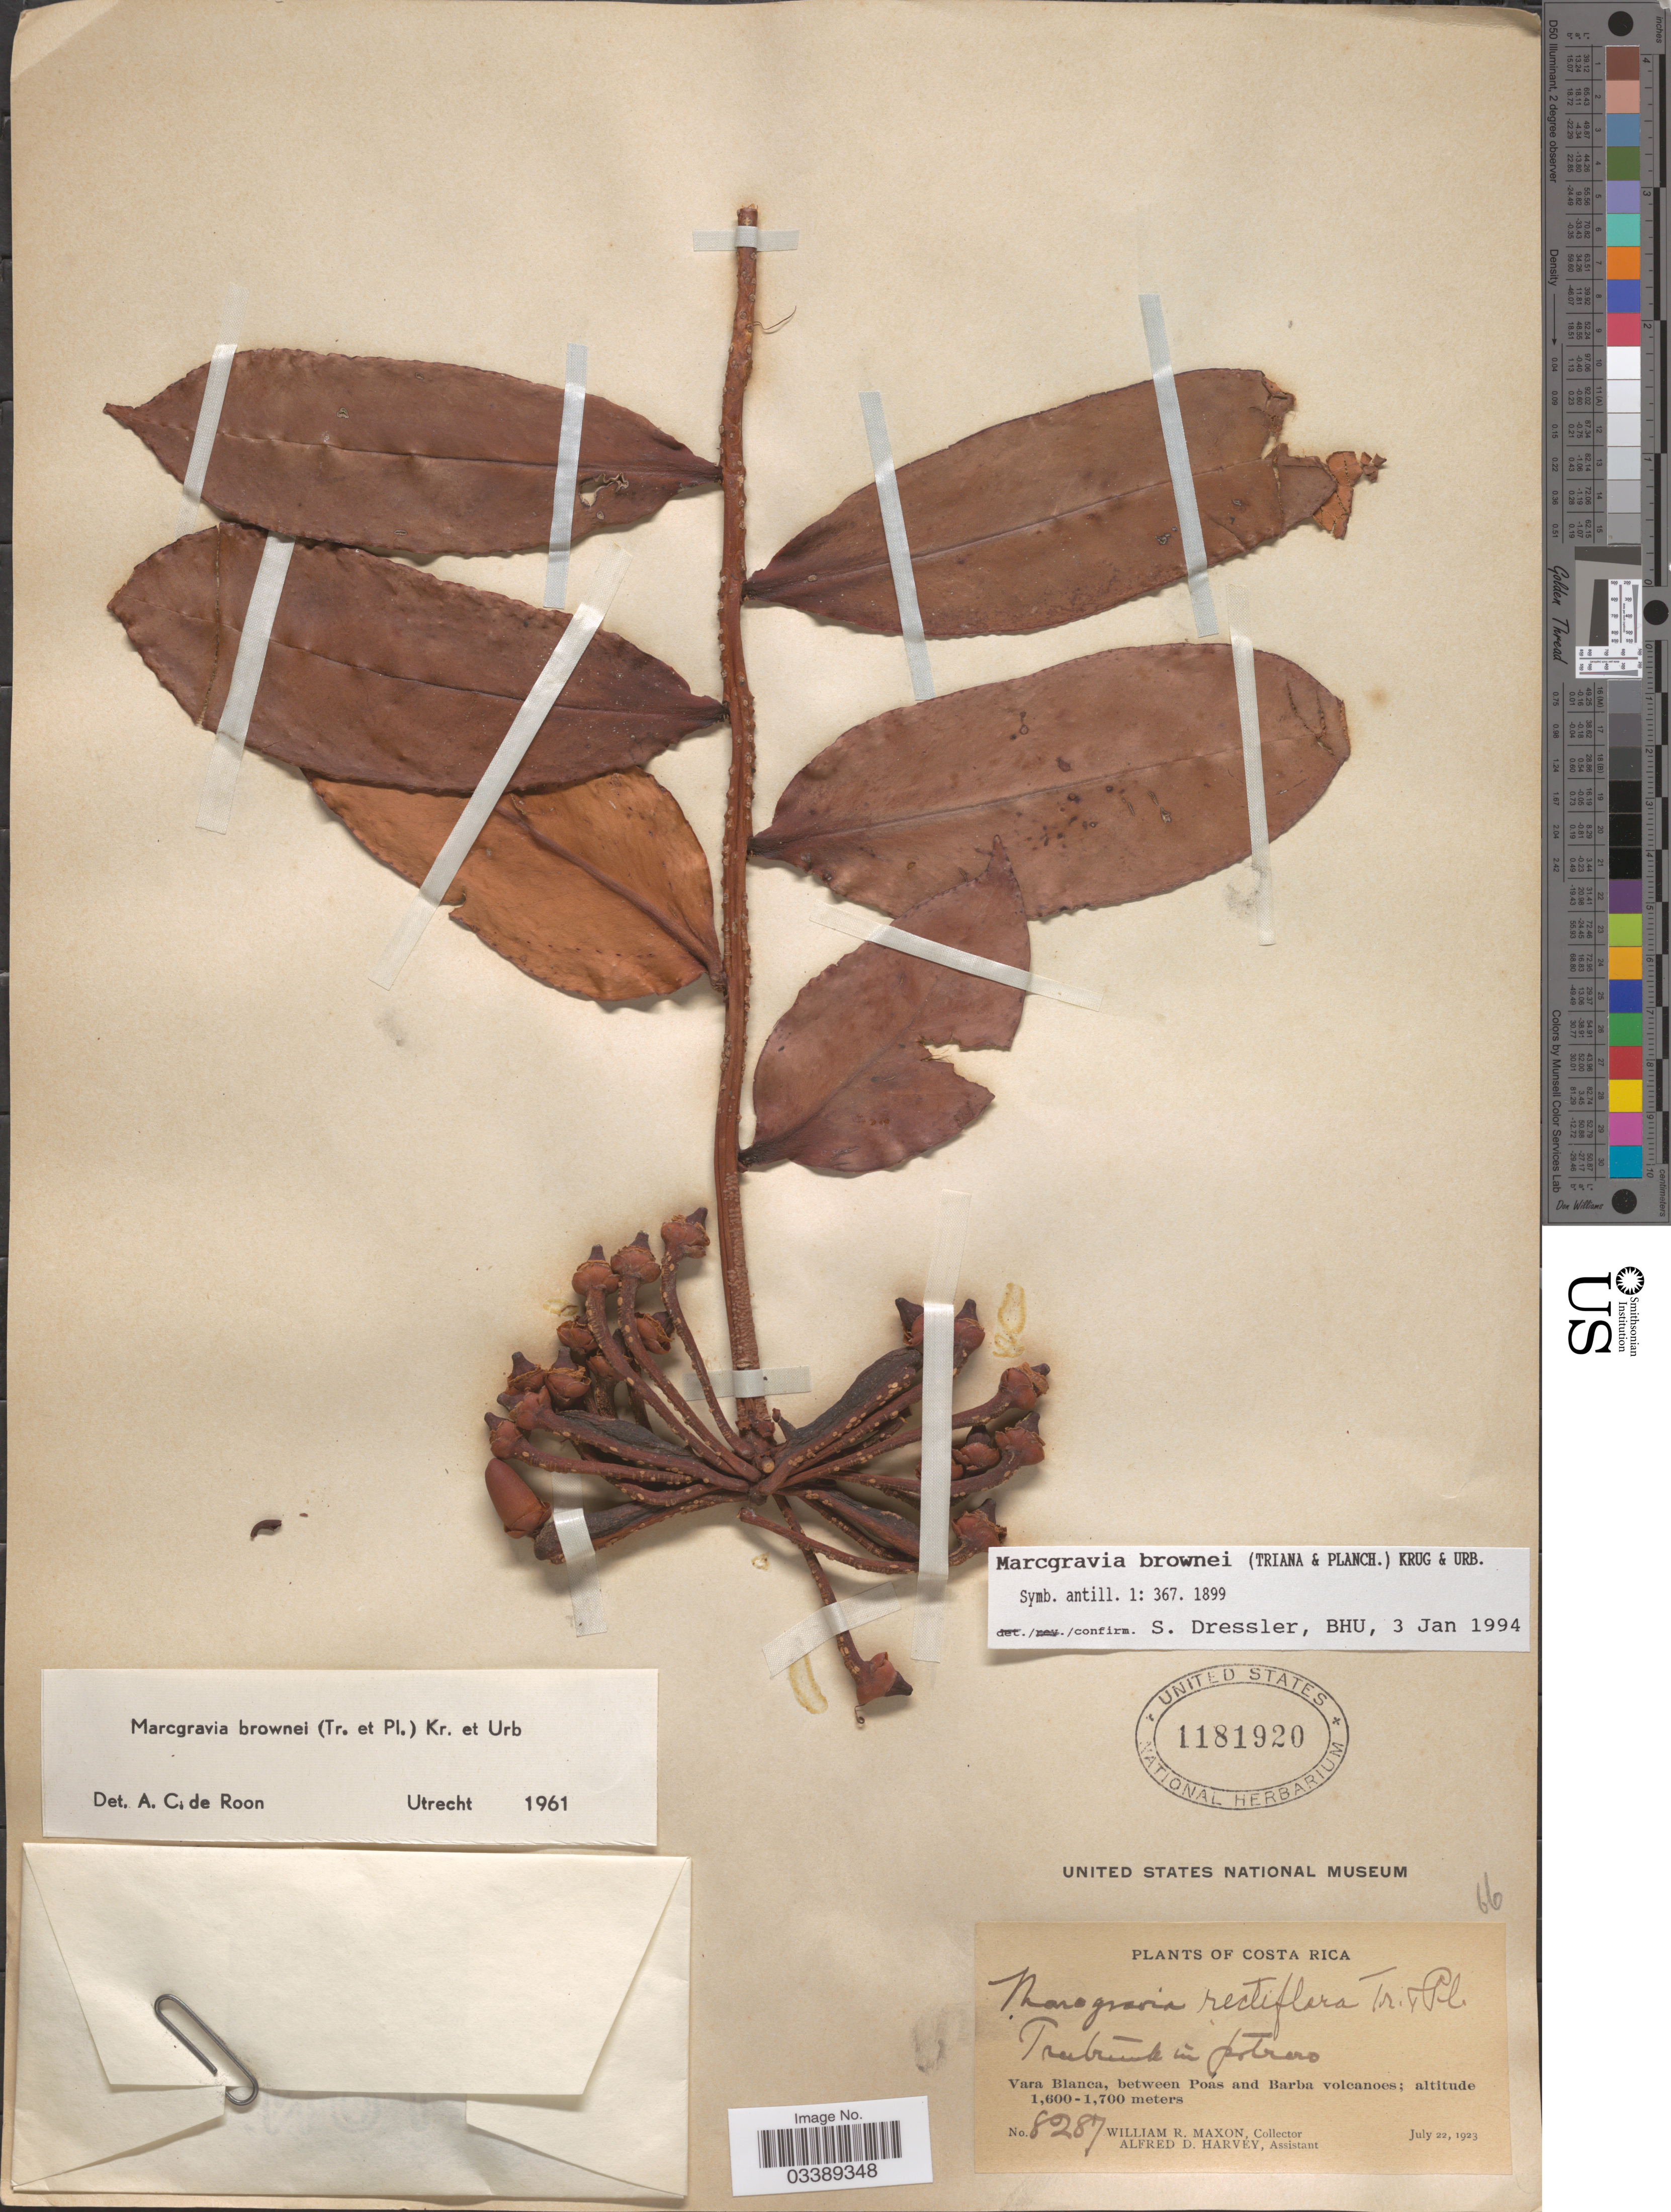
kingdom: Plantae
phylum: Tracheophyta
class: Magnoliopsida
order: Ericales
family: Marcgraviaceae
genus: Marcgravia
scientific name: Marcgravia brownei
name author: (Triana & Planch.) Krug & Urb.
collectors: W. R. Maxon & A. D. Harvey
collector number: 8287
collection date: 1923-07-22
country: Costa Rica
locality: Vara Blanca, between Poás and Barba volcanoes.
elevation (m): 1600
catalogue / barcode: US 1181920